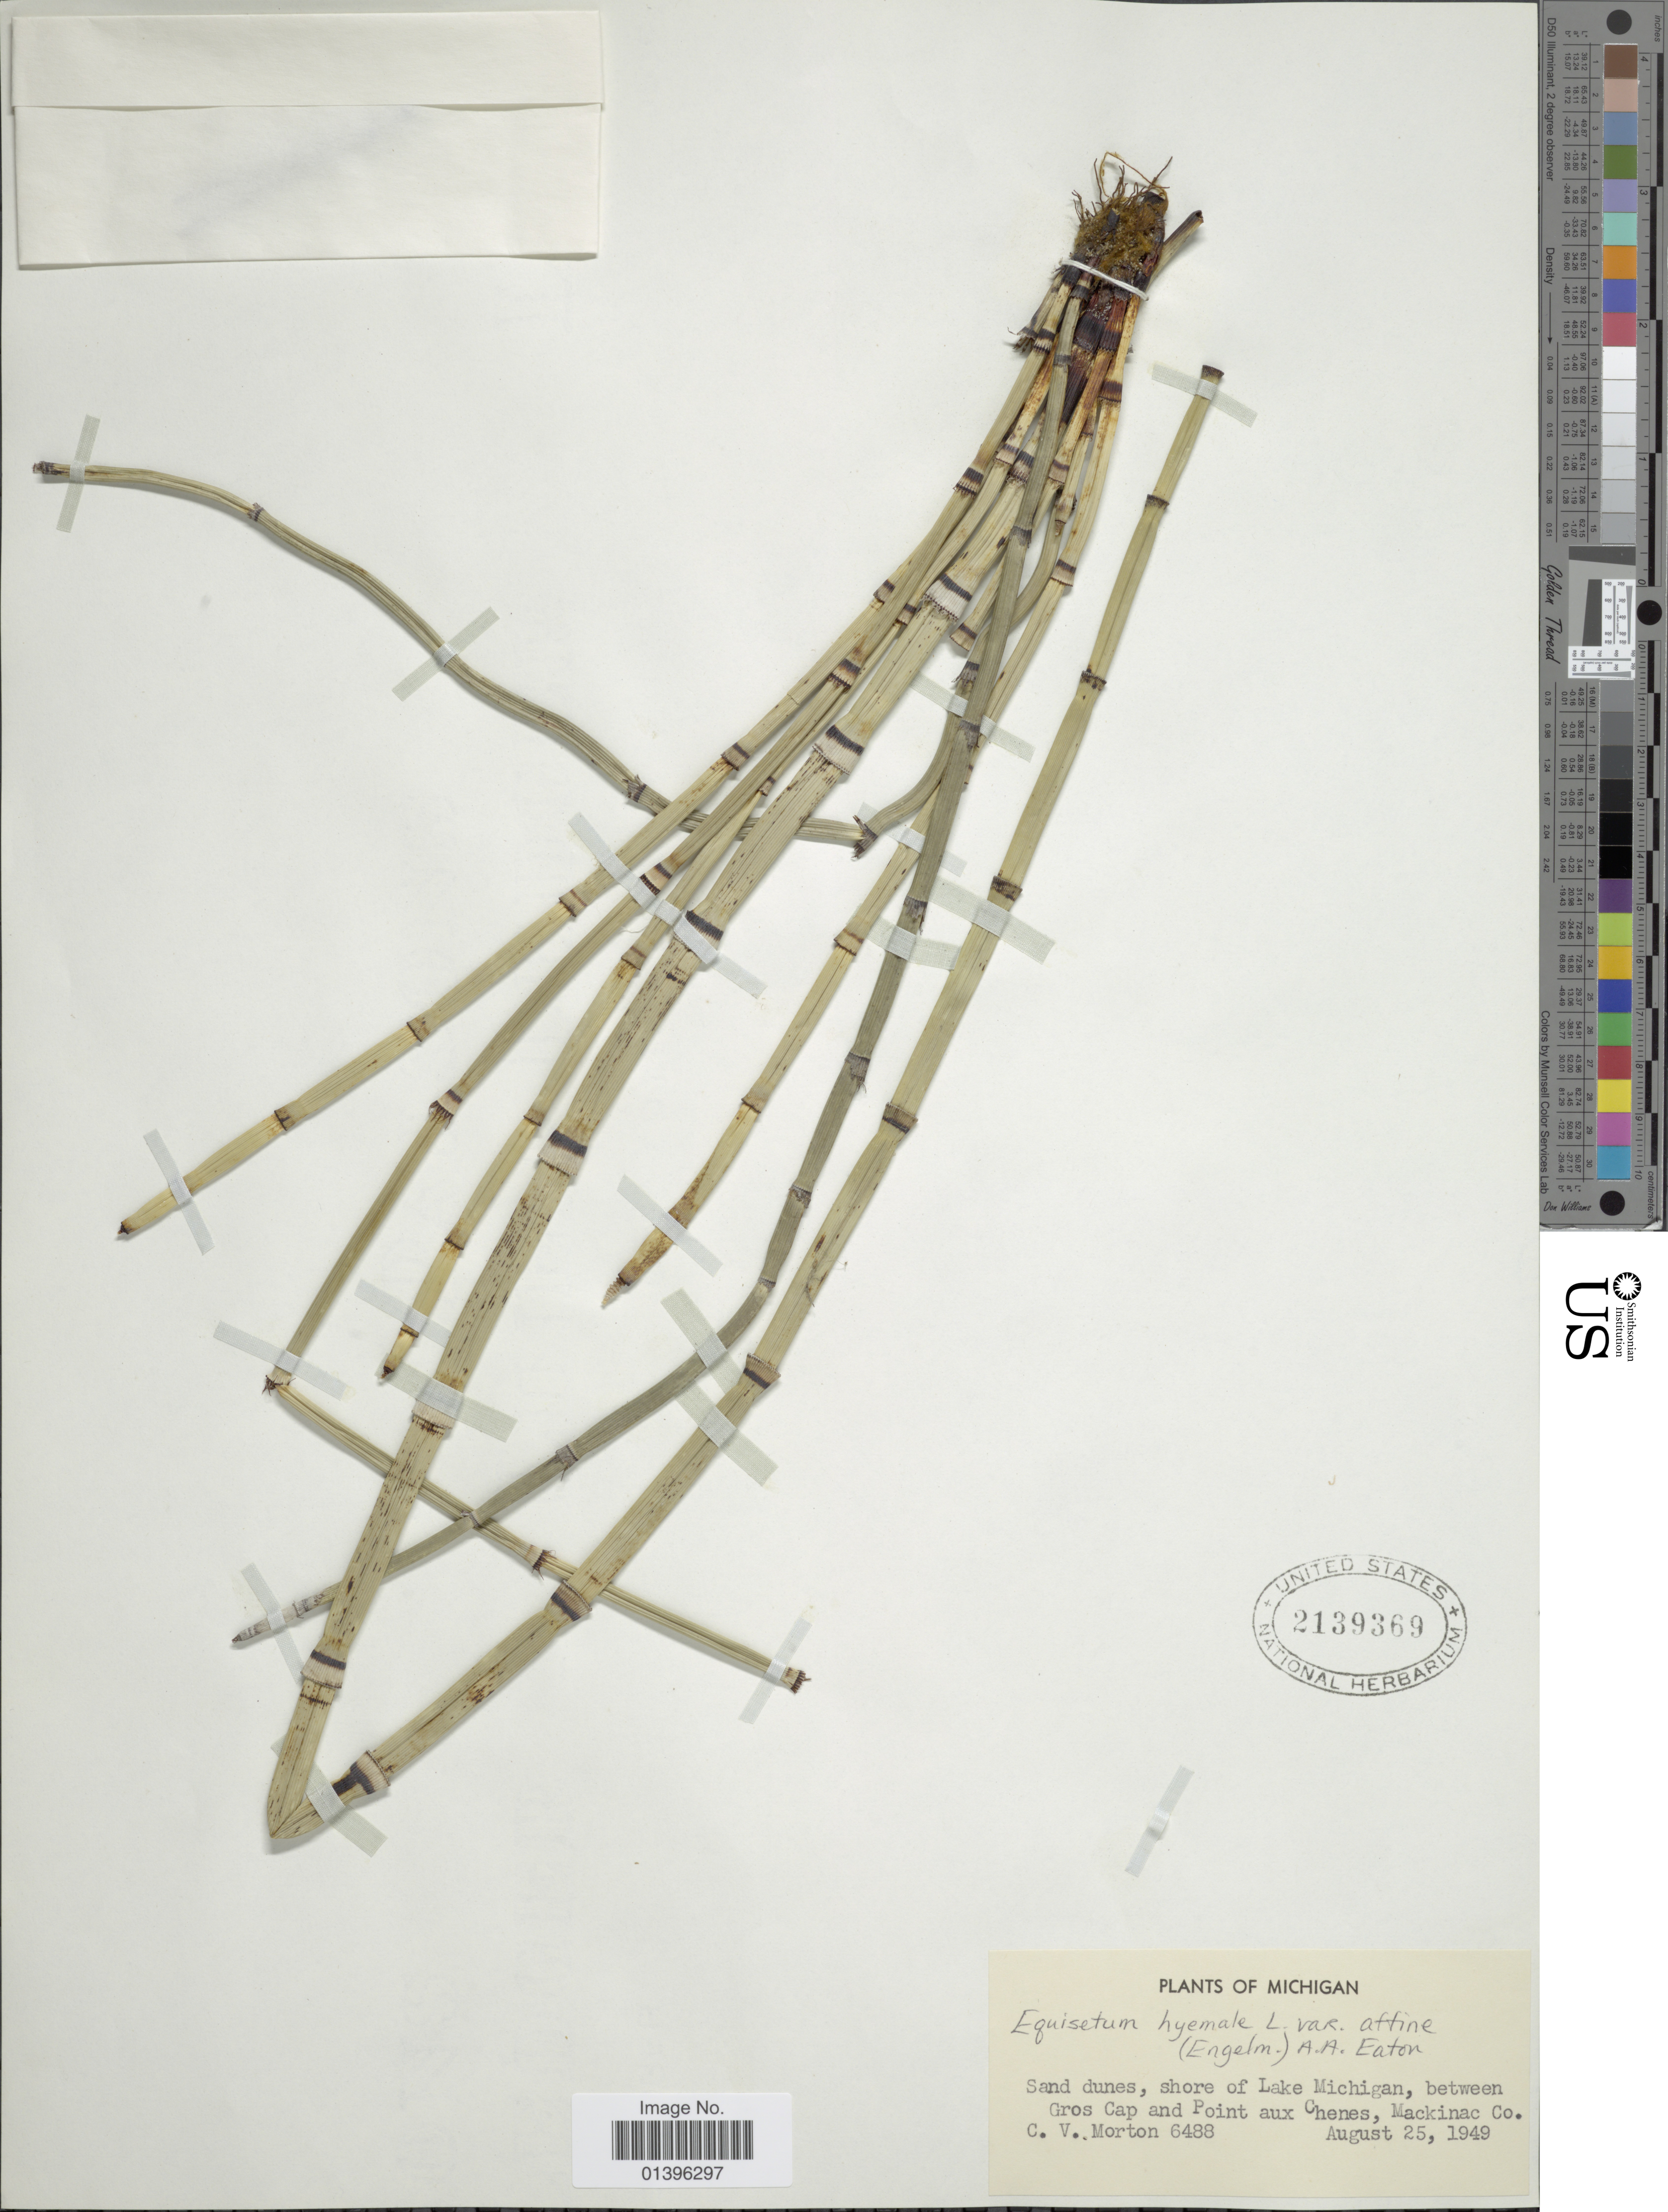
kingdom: Plantae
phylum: Tracheophyta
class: Polypodiopsida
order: Equisetales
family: Equisetaceae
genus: Equisetum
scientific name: Equisetum hyemale var. affine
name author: (Engelm.) A.A. Eaton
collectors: C. V. Morton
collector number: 6488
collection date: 1949-08-25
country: United States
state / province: Michigan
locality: Sand dunes, shore of Lake Michigan, between Gross Cap and Point aux Chenes, Mackinac Co.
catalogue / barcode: US 2139369